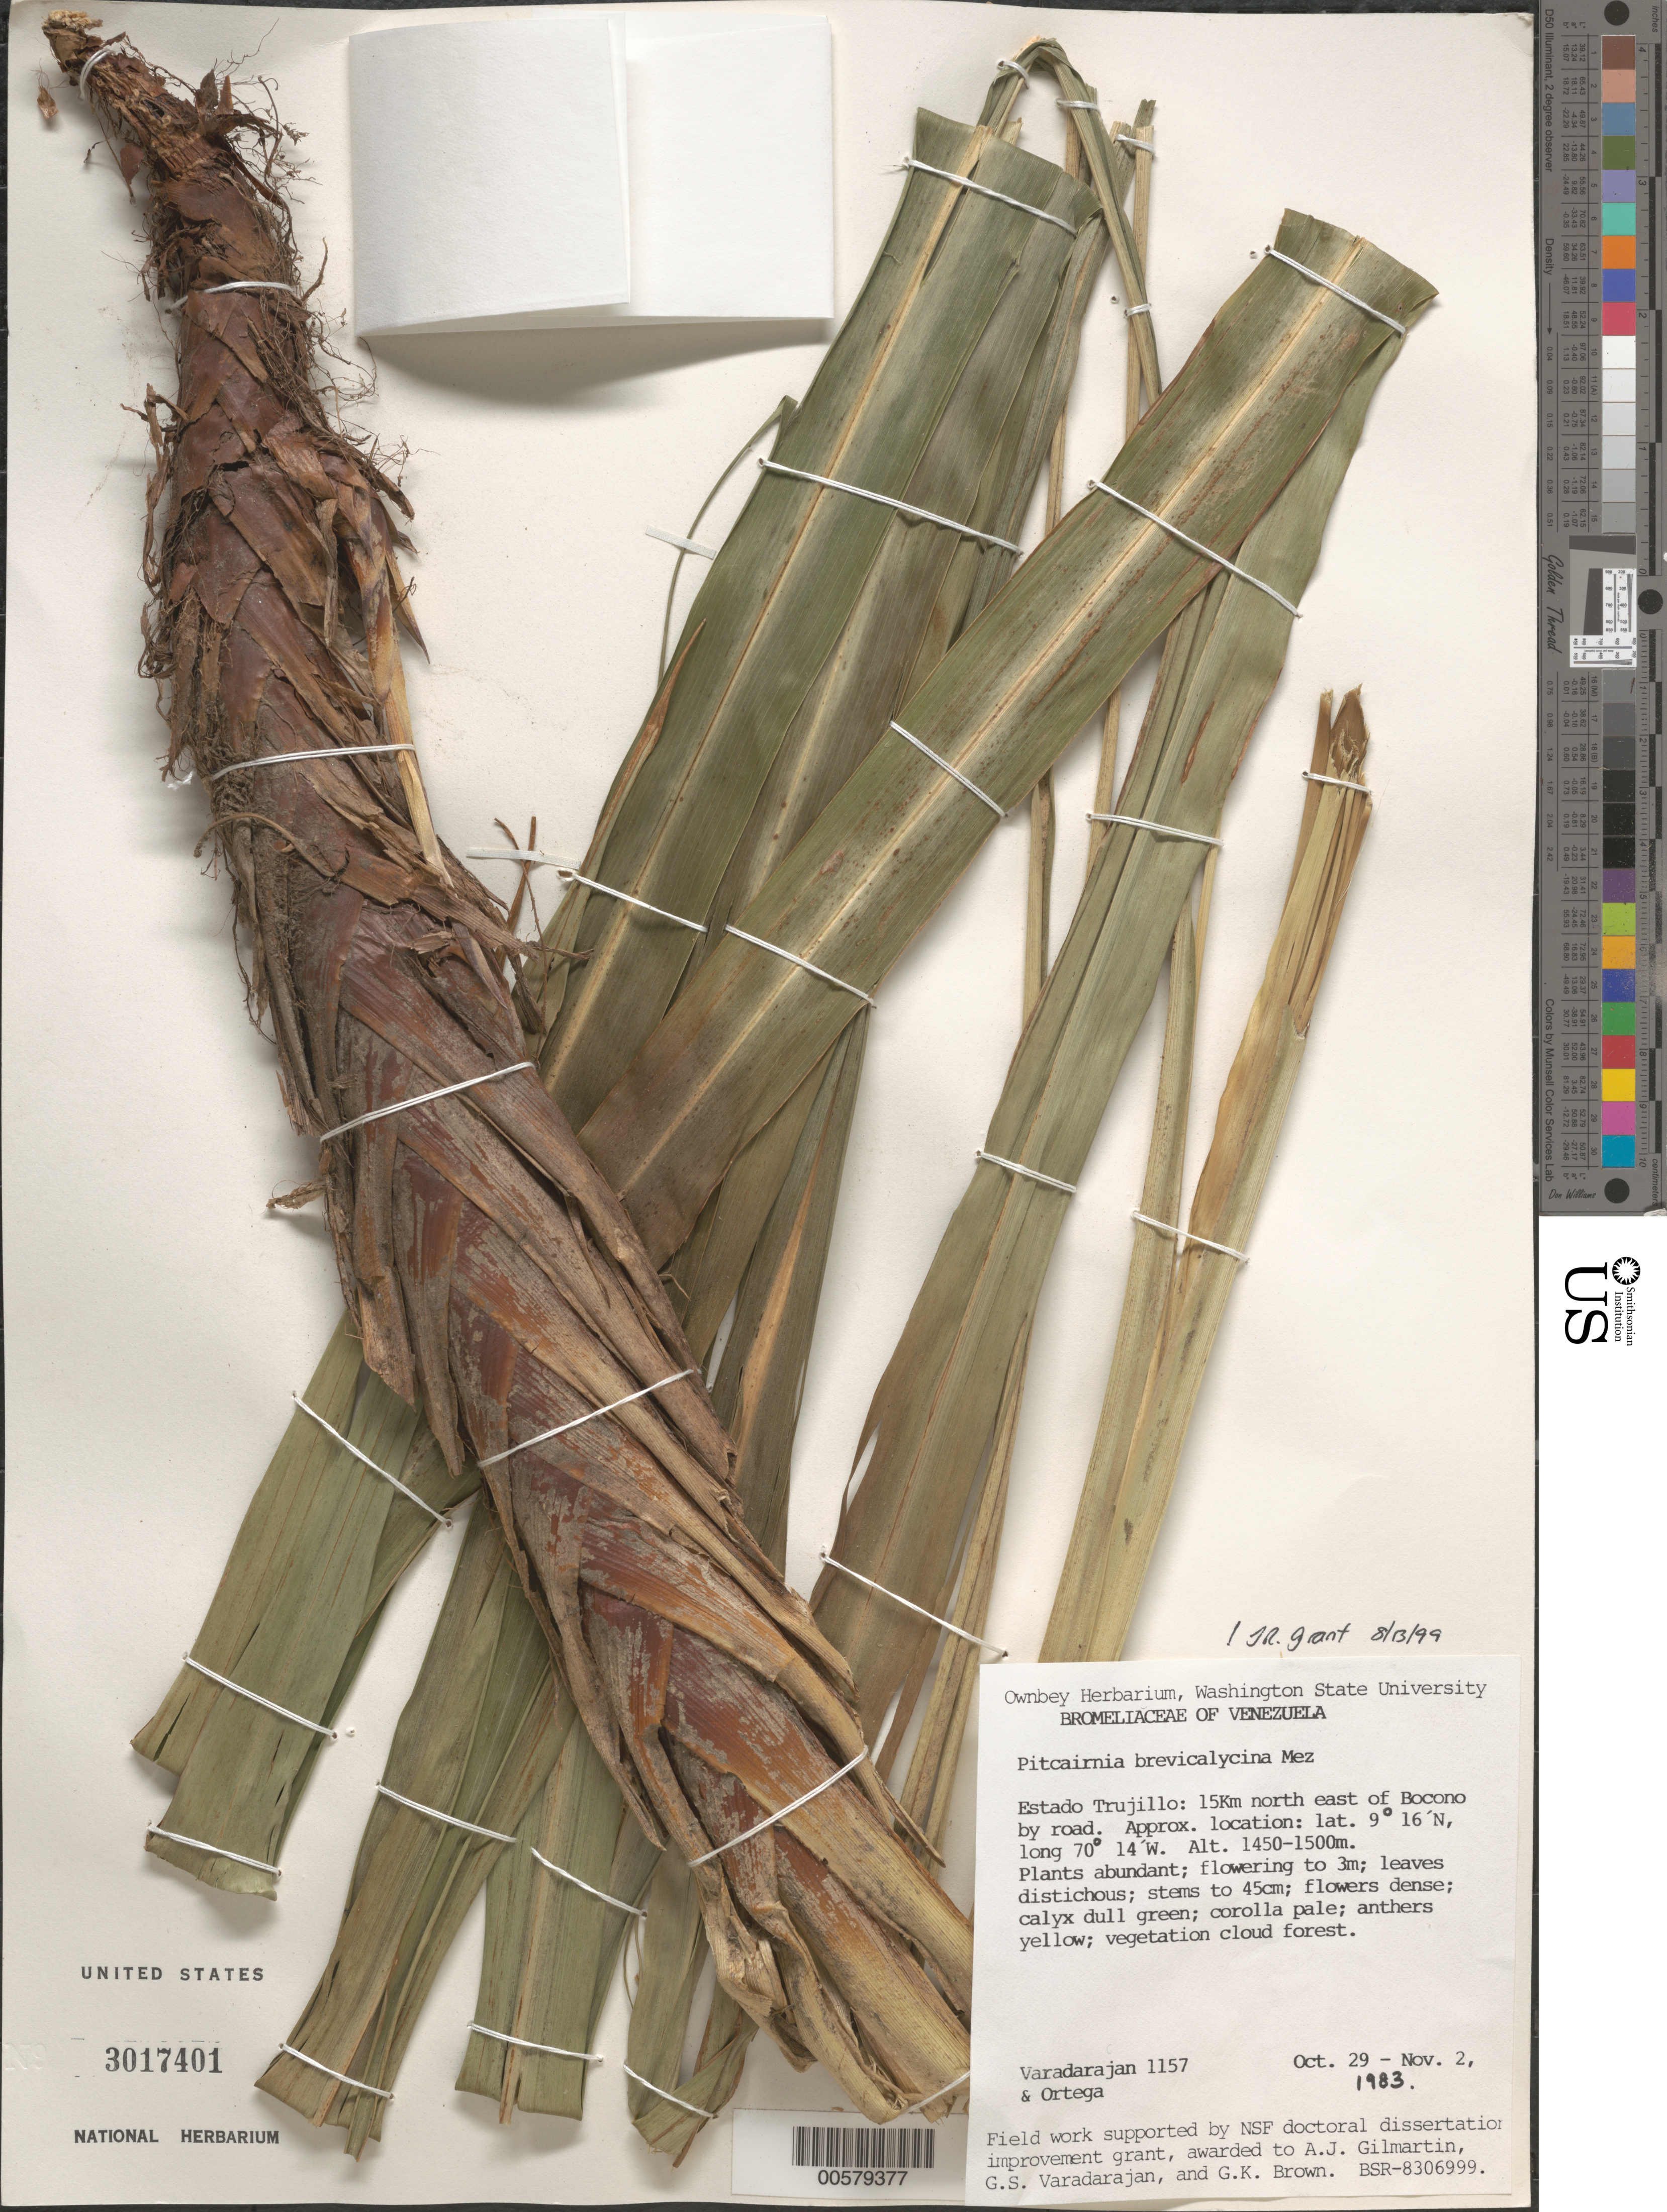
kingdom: Plantae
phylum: Tracheophyta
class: Liliopsida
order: Poales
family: Bromeliaceae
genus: Pitcairnia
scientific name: Pitcairnia brevicalycina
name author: Mez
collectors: Varadarajan, -- & Ortega, --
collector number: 1157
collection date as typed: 29 Oct 1983 to 02 Nov 1983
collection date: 1983-10-29/1983-11-02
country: Venezuela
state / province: Trujillo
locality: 15 km NE of Boconó by road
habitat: Cloud forest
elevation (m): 1450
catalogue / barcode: US 3017401